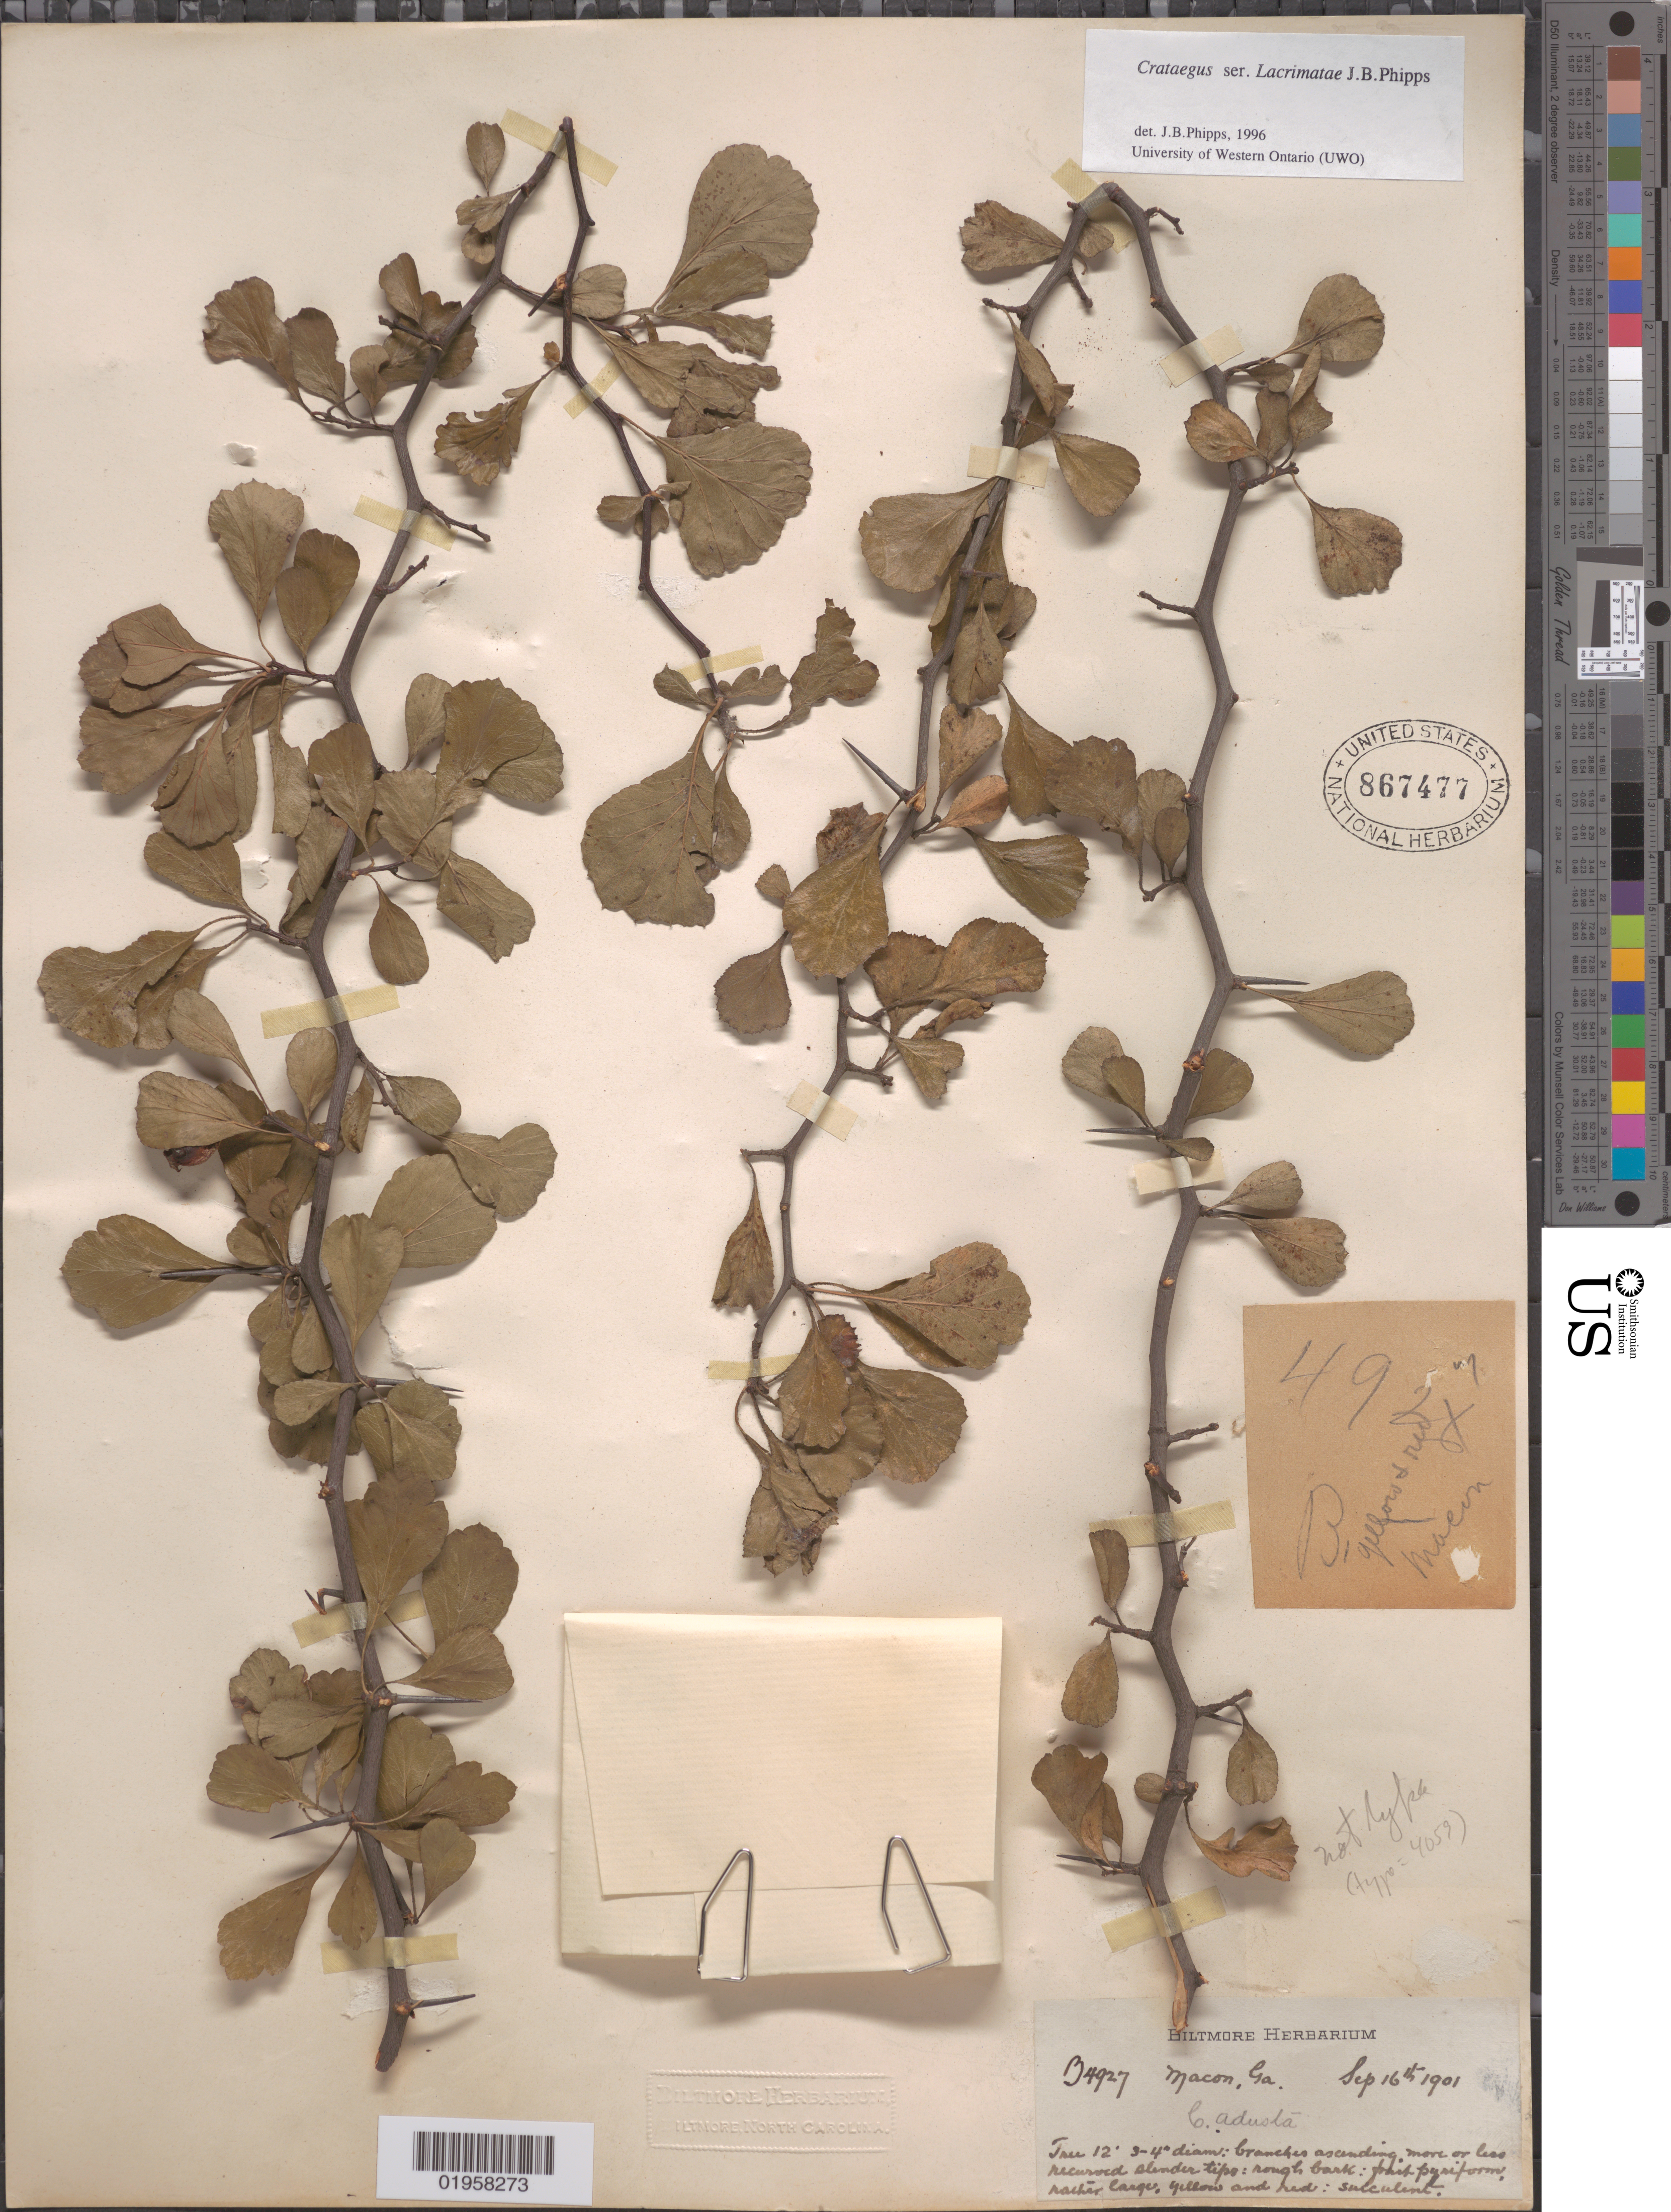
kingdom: Plantae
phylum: Tracheophyta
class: Magnoliopsida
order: Rosales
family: Rosaceae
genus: Crataegus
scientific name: Crataegus adusta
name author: Beadle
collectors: ex herb. Biltmore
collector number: B4947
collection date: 1901-09-16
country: United States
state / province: Georgia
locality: Macon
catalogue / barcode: US 867477